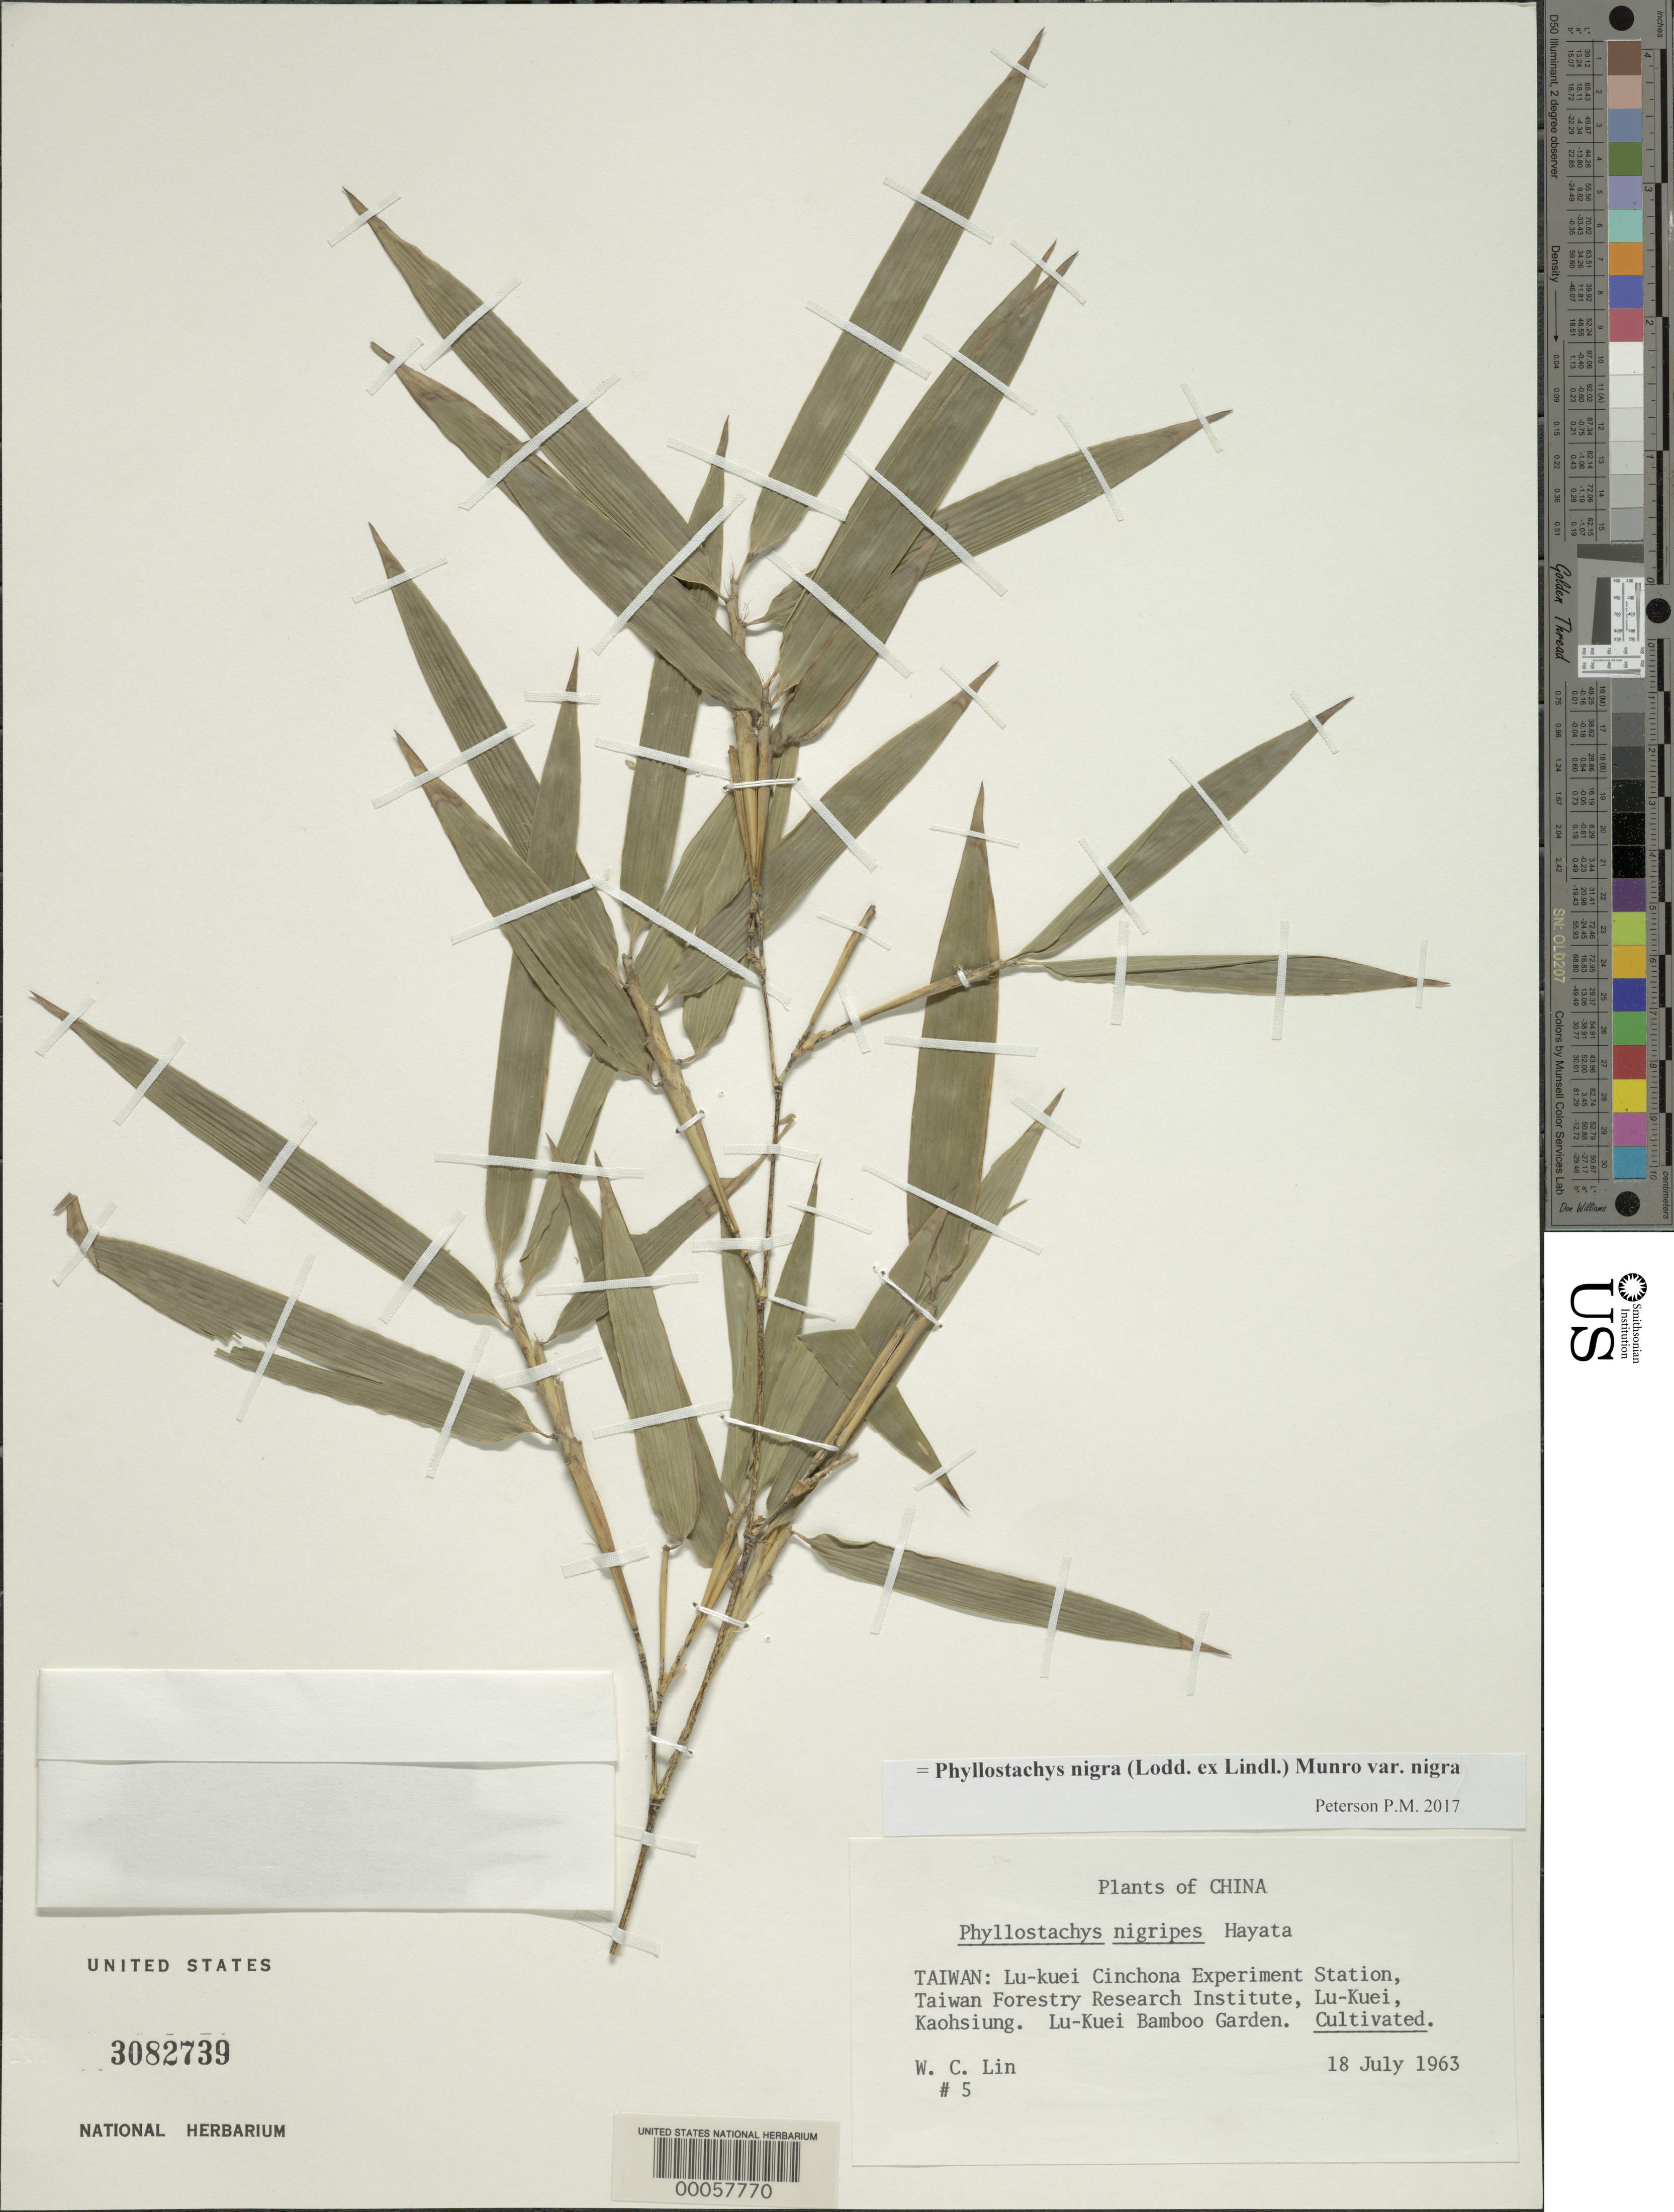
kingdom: Plantae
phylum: Tracheophyta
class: Liliopsida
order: Poales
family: Poaceae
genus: Phyllostachys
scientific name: Phyllostachys nigra var. nigra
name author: (Lodd. ex Lindl.) Munro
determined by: Poaceae Reorganization Project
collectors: W. Lin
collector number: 5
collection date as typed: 18 Jul 1963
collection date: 1963-07-18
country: Taiwan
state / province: Kaohsiung City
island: Taiwan [Formosa]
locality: Lu-kuei Cinchona Experiment Stration, Taiwan Forestry Research Institution, Lu-Kuei Kaohsiung, Lu-Kuei Bamboo Garden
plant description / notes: Collected from cultivation at Lingnan Univ. - Kuei Cinchona Experiment Station, Lingnan Univ. - Kuei, Kaohsiung, Lingnan Univ. - Kuei Bamboo Garden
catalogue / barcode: US 3082739